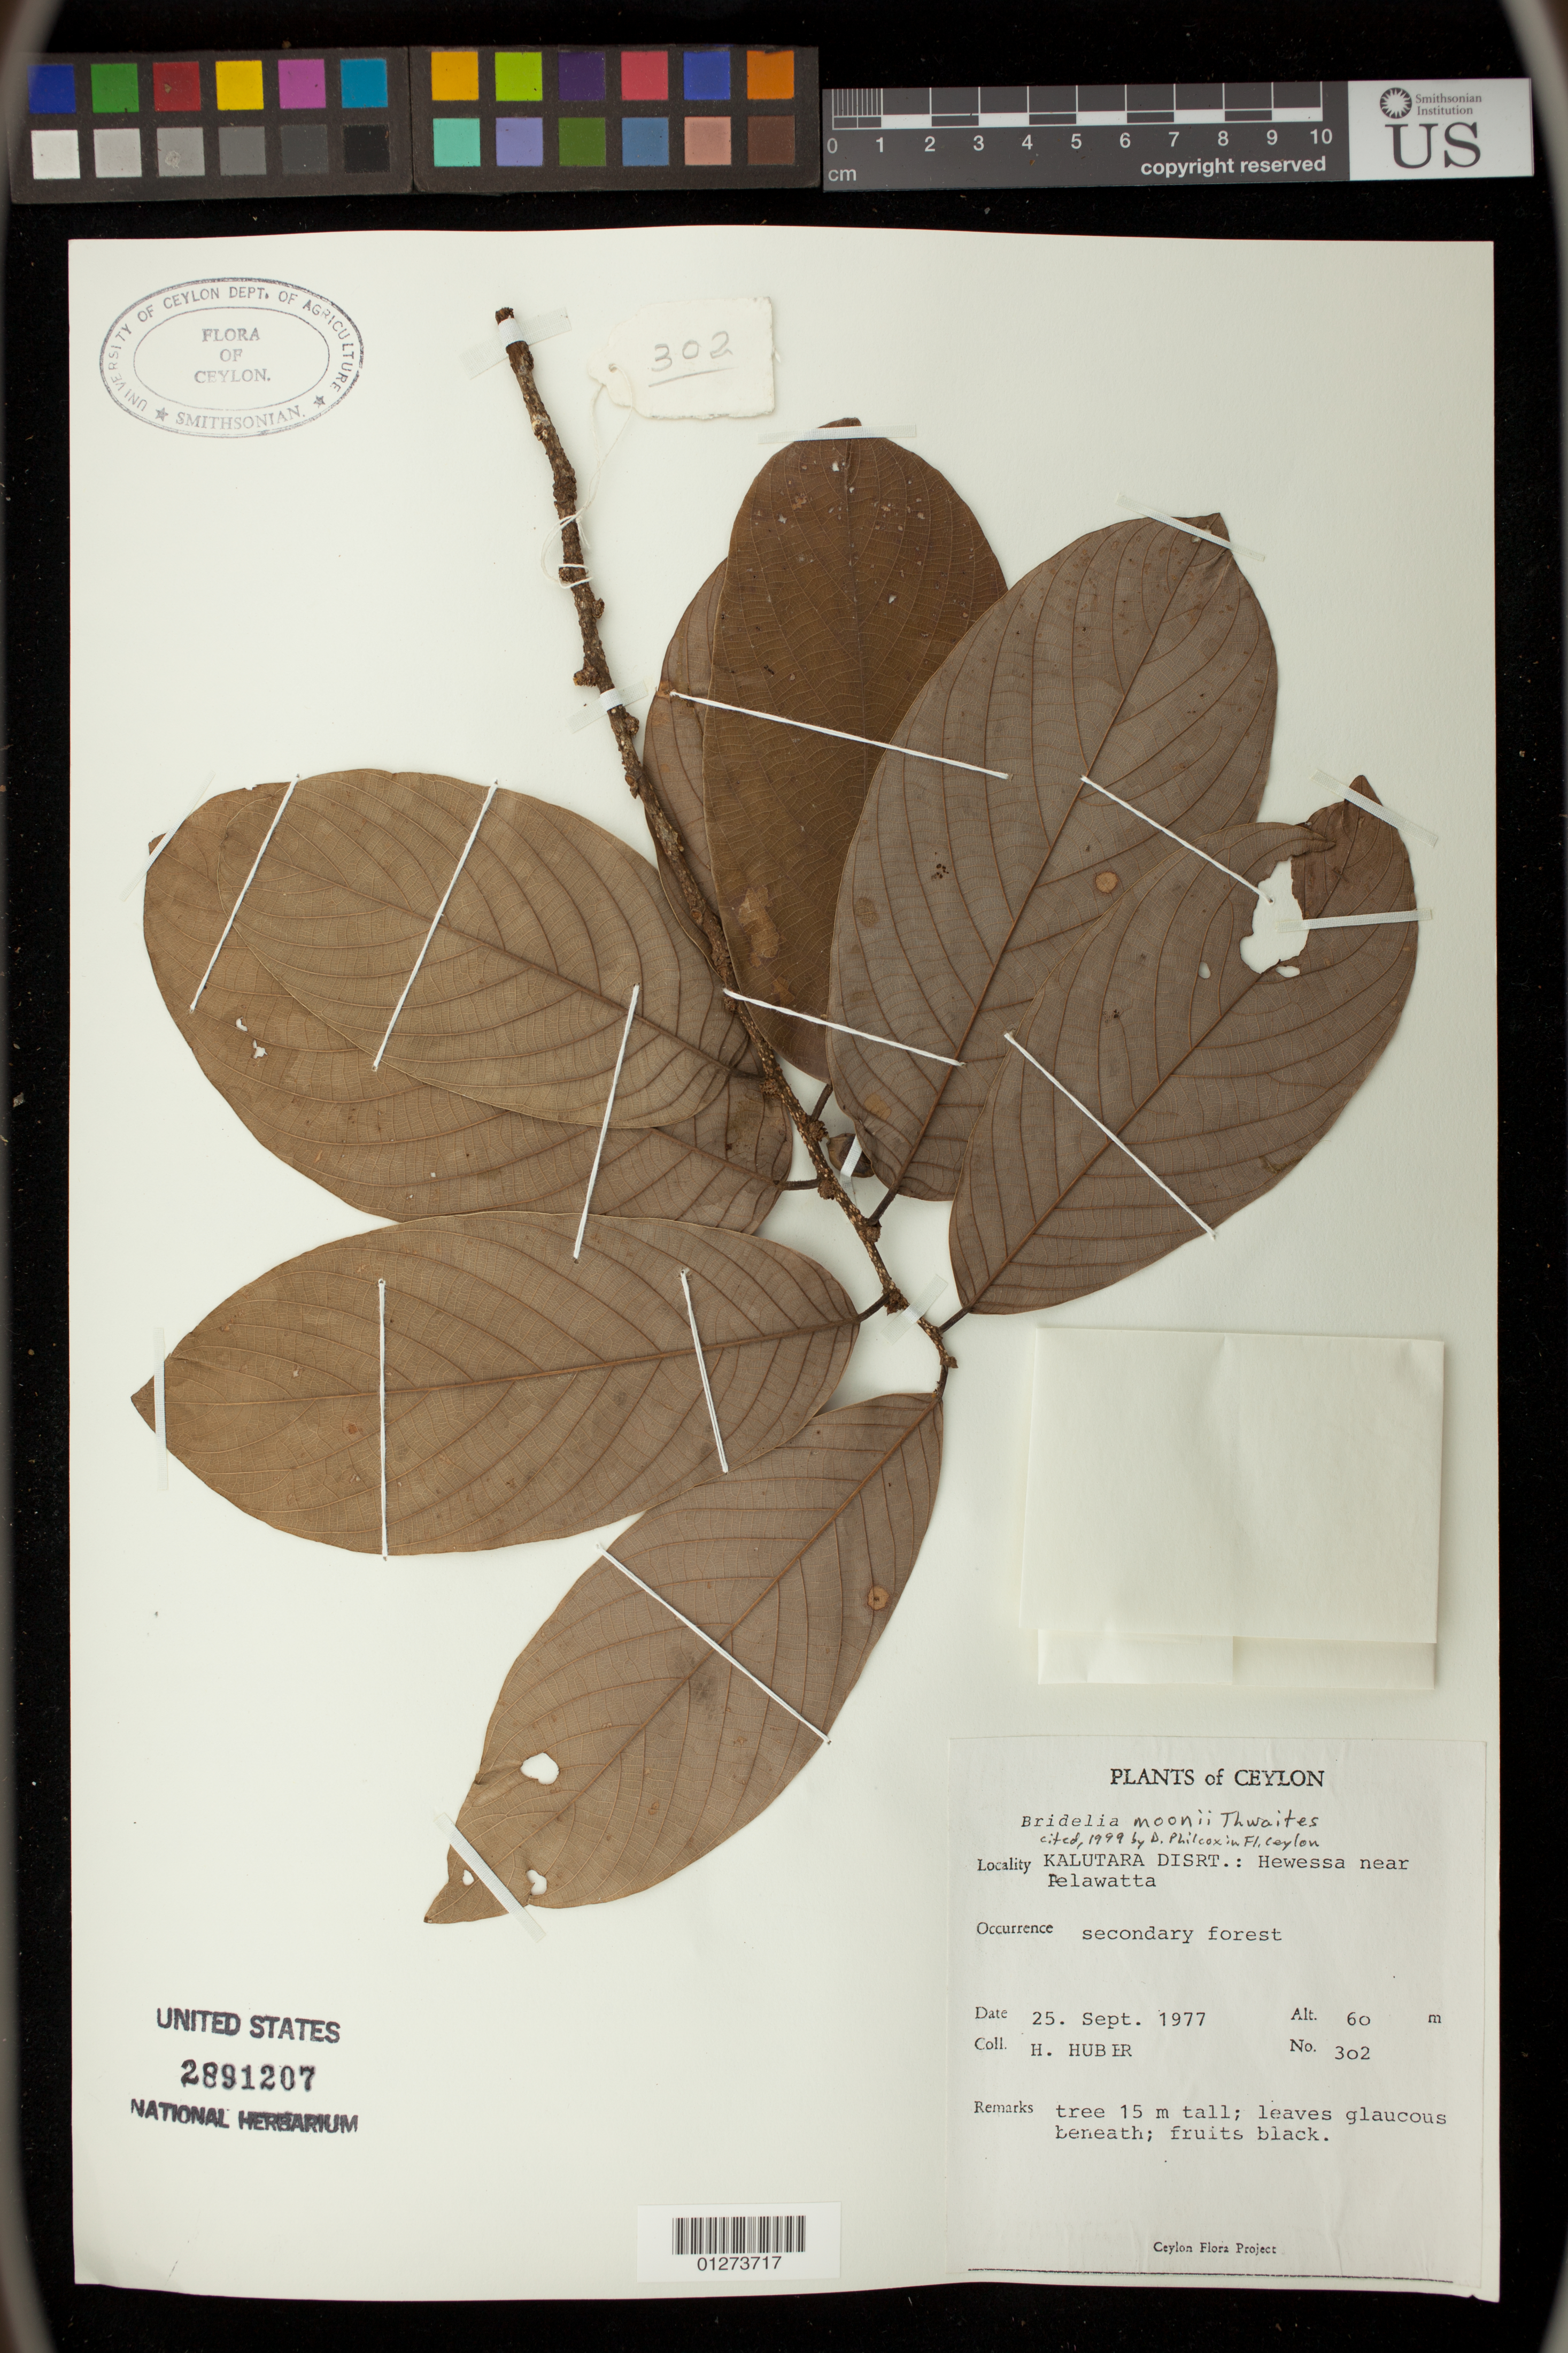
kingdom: Plantae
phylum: Tracheophyta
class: Magnoliopsida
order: Malpighiales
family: Phyllanthaceae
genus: Bridelia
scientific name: Bridelia moonii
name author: Thwaites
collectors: H. Huber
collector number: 302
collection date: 1977-09-25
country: Sri Lanka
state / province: Western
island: Ceylon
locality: Ceylon. Kalutara Disrt: Hewessa near Pelawatta.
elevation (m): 60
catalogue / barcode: US 2891207